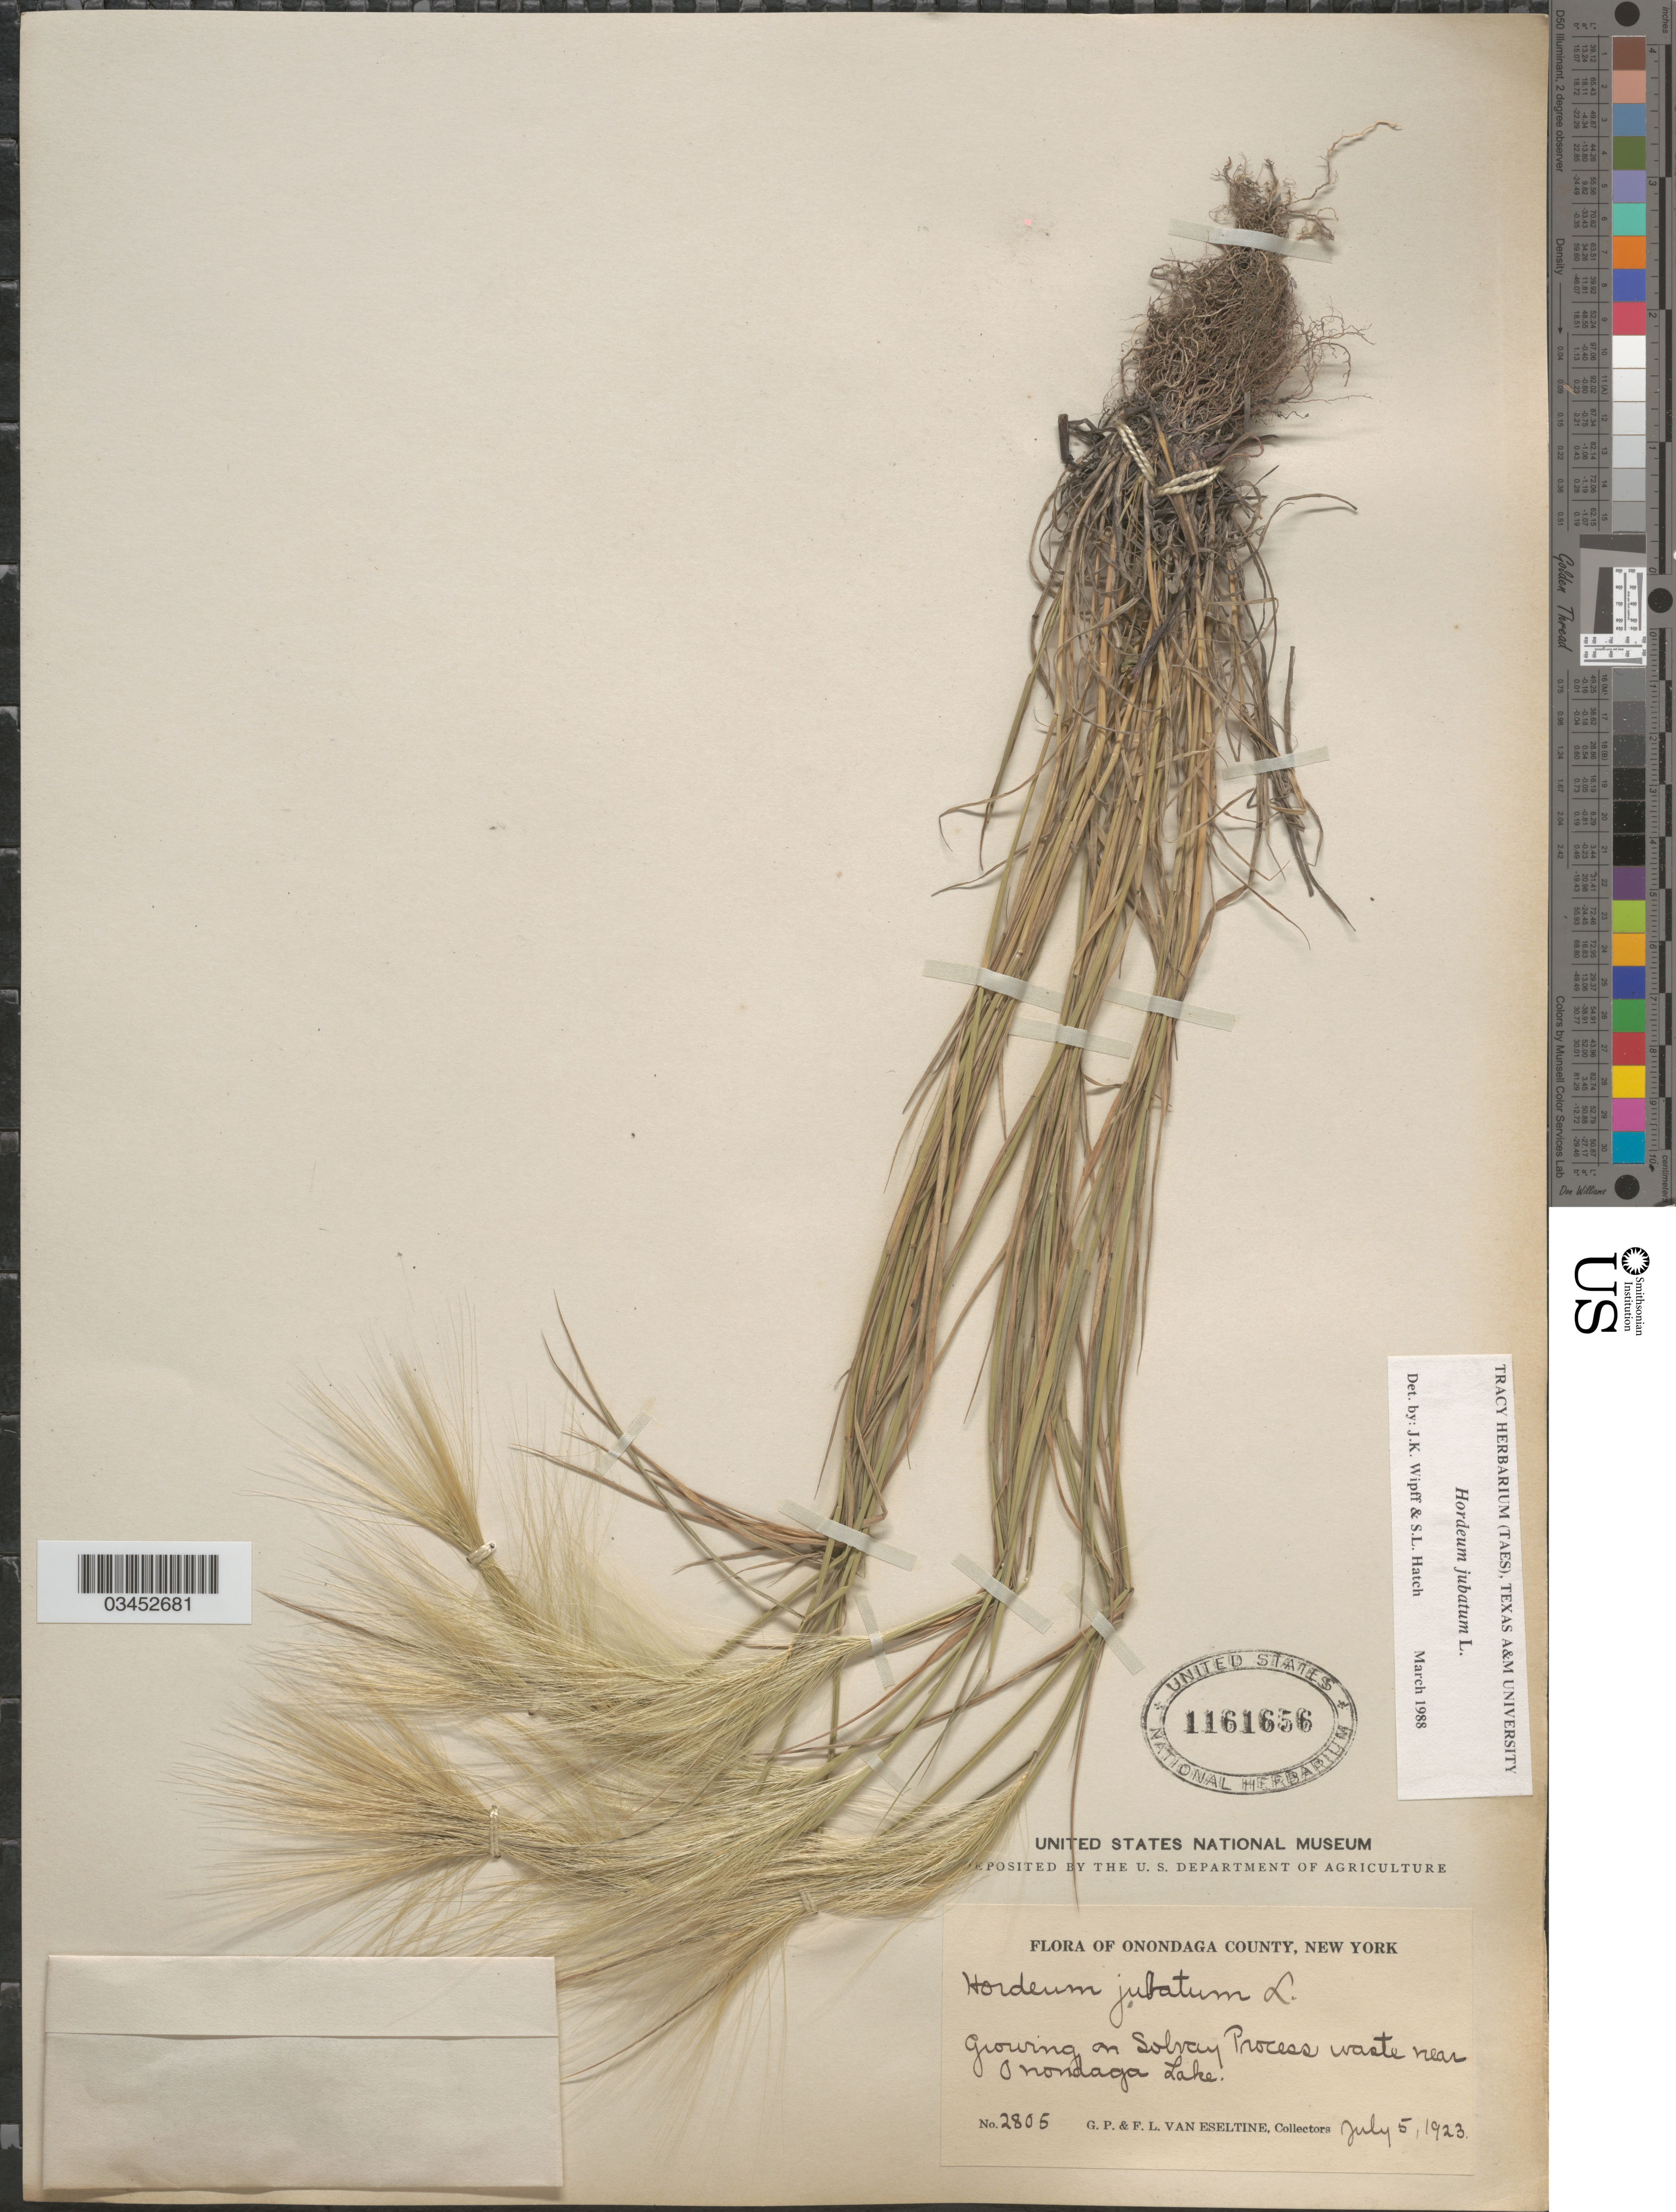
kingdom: Plantae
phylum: Tracheophyta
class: Liliopsida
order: Poales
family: Poaceae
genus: Hordeum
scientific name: Hordeum jubatum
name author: L.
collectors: G. P. Van Eseltine & F. Van eseltine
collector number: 2805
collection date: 1923-07-05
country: United States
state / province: New York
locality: Onondaga County. Growing on Solvay Process waste near Onondaga Lake.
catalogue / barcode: US 1161656